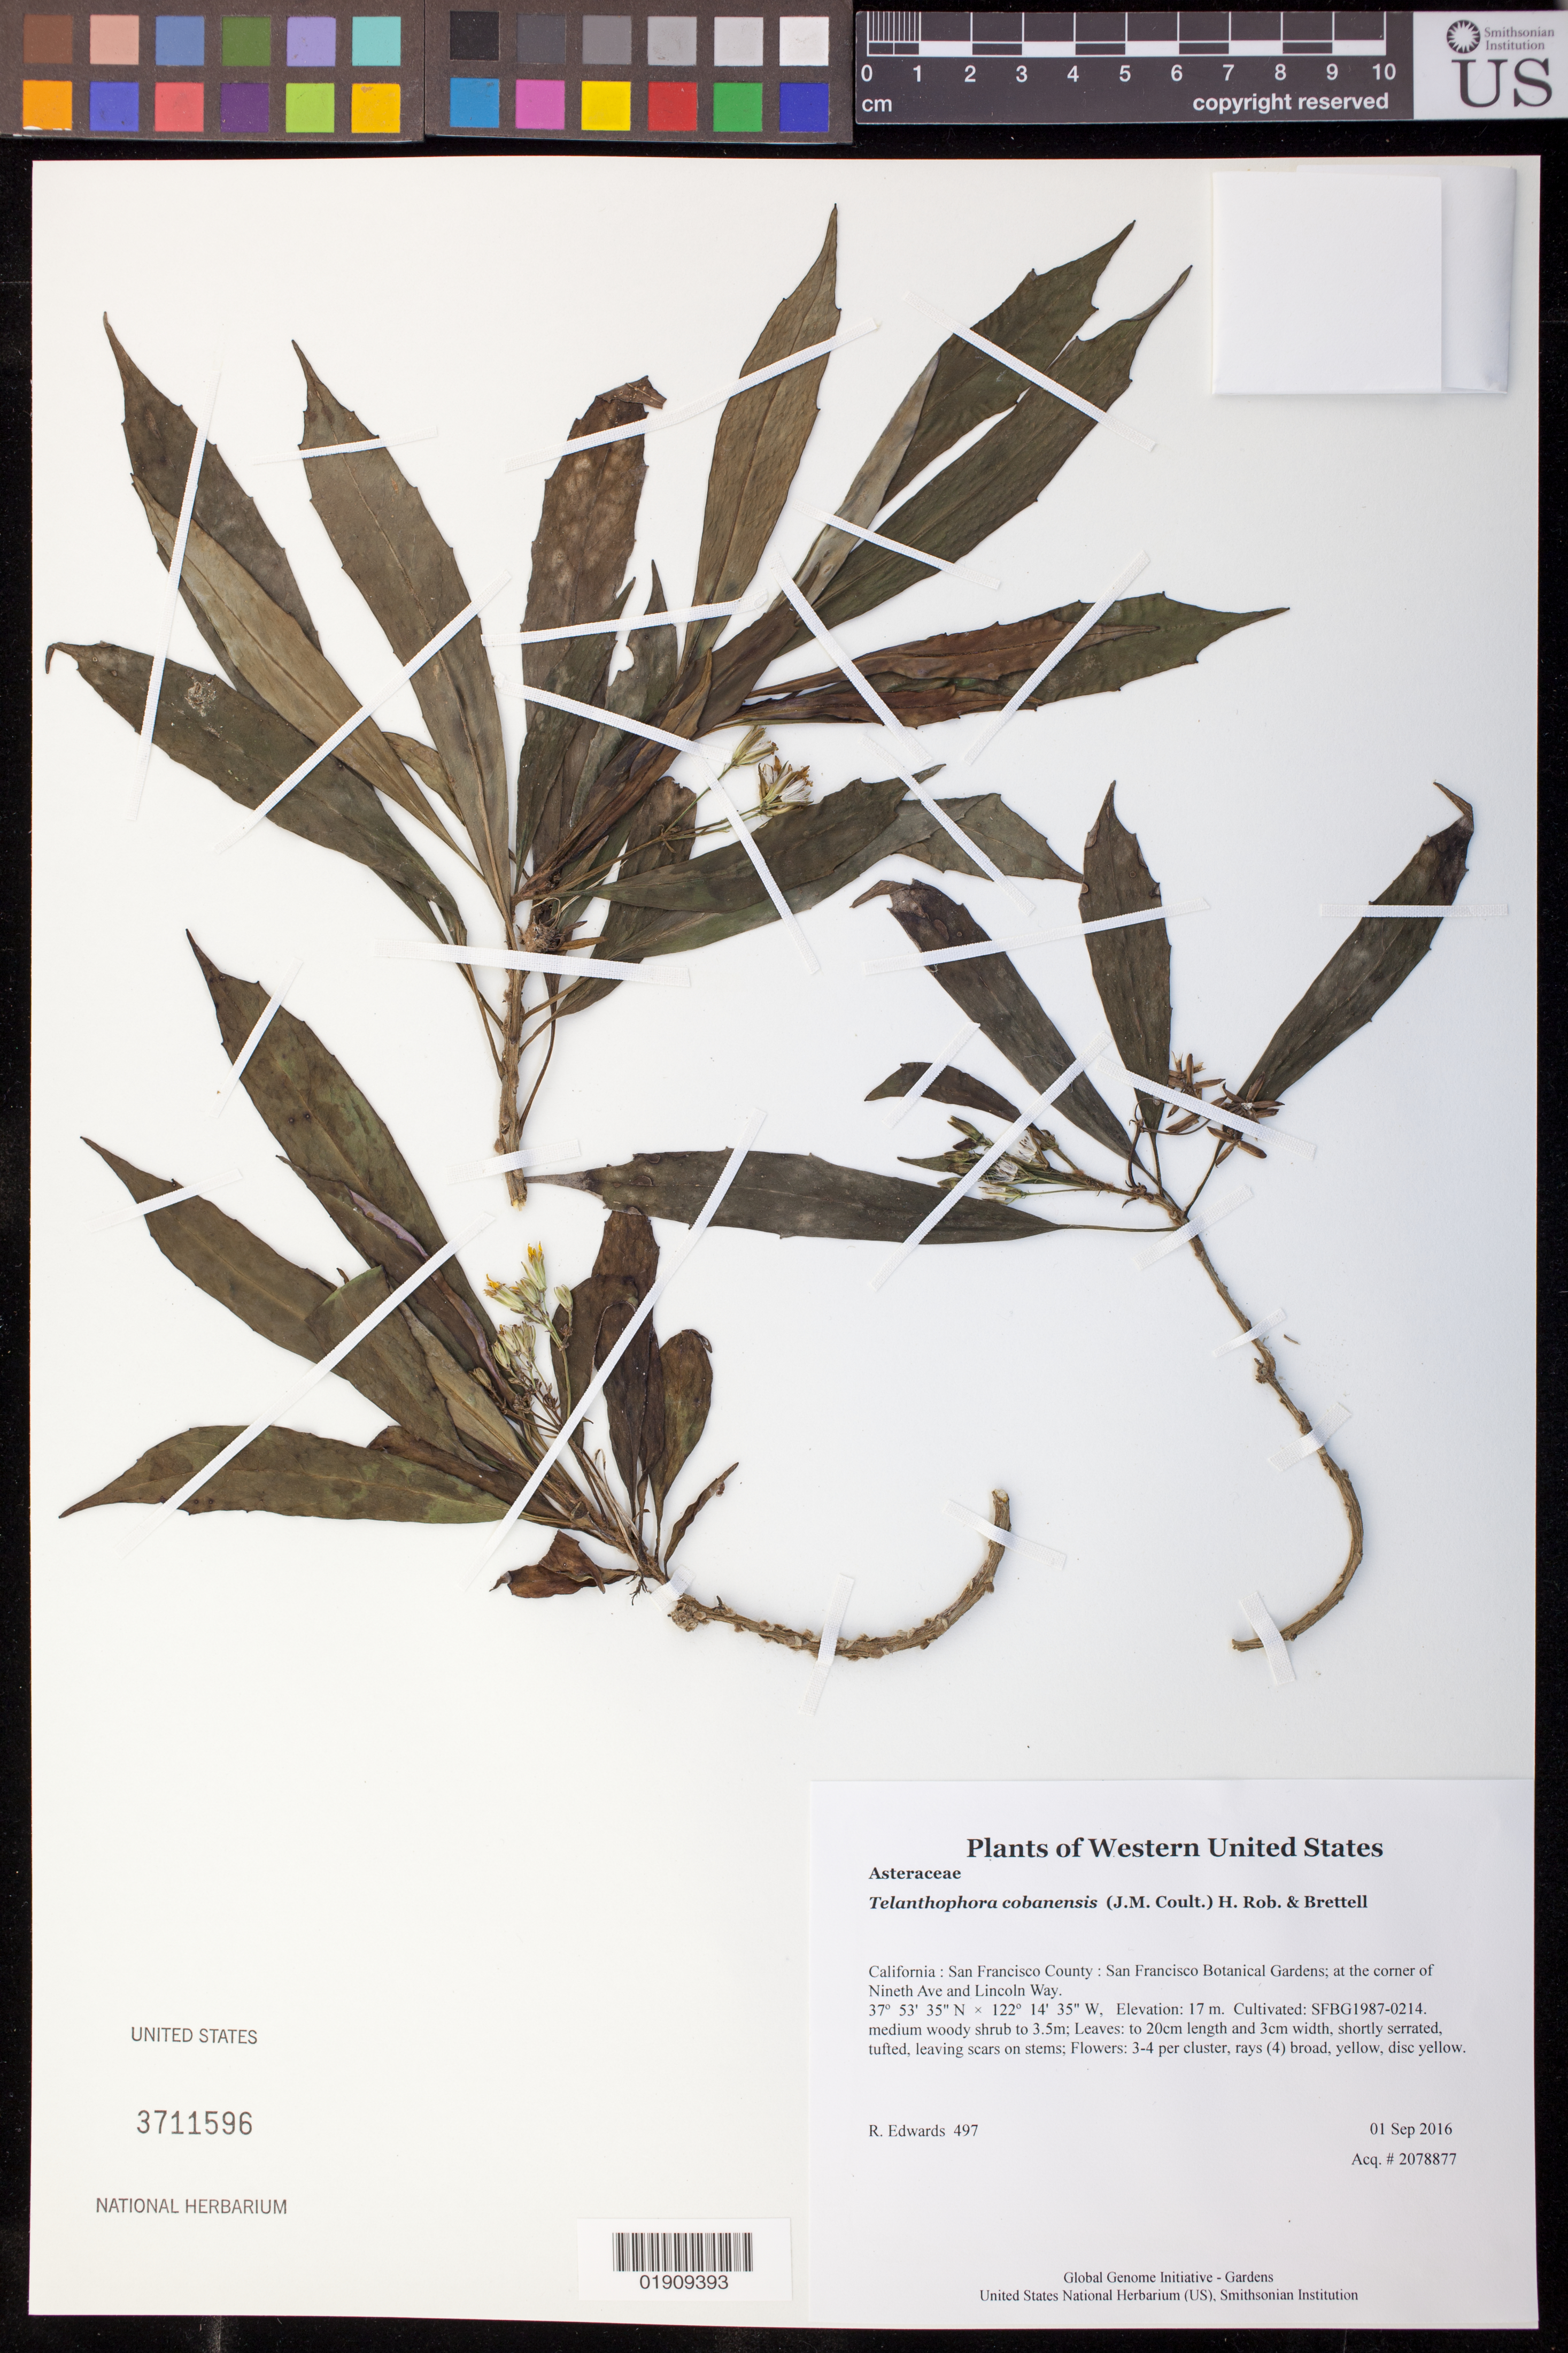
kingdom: Plantae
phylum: Tracheophyta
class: Magnoliopsida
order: Asterales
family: Asteraceae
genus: Telanthophora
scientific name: Telanthophora cobanensis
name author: (J.M. Coult.) H. Rob. & Brettell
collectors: R.D. Edwards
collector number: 497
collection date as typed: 1 September 2016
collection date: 2016-09-01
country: United States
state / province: California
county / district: San Francisco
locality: San Francisco Botanical Gardens; at the corner of Ninth Ave and Lincoln Way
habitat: Cultivated: SFBG1987-0214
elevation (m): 16.9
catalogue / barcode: US 3711596